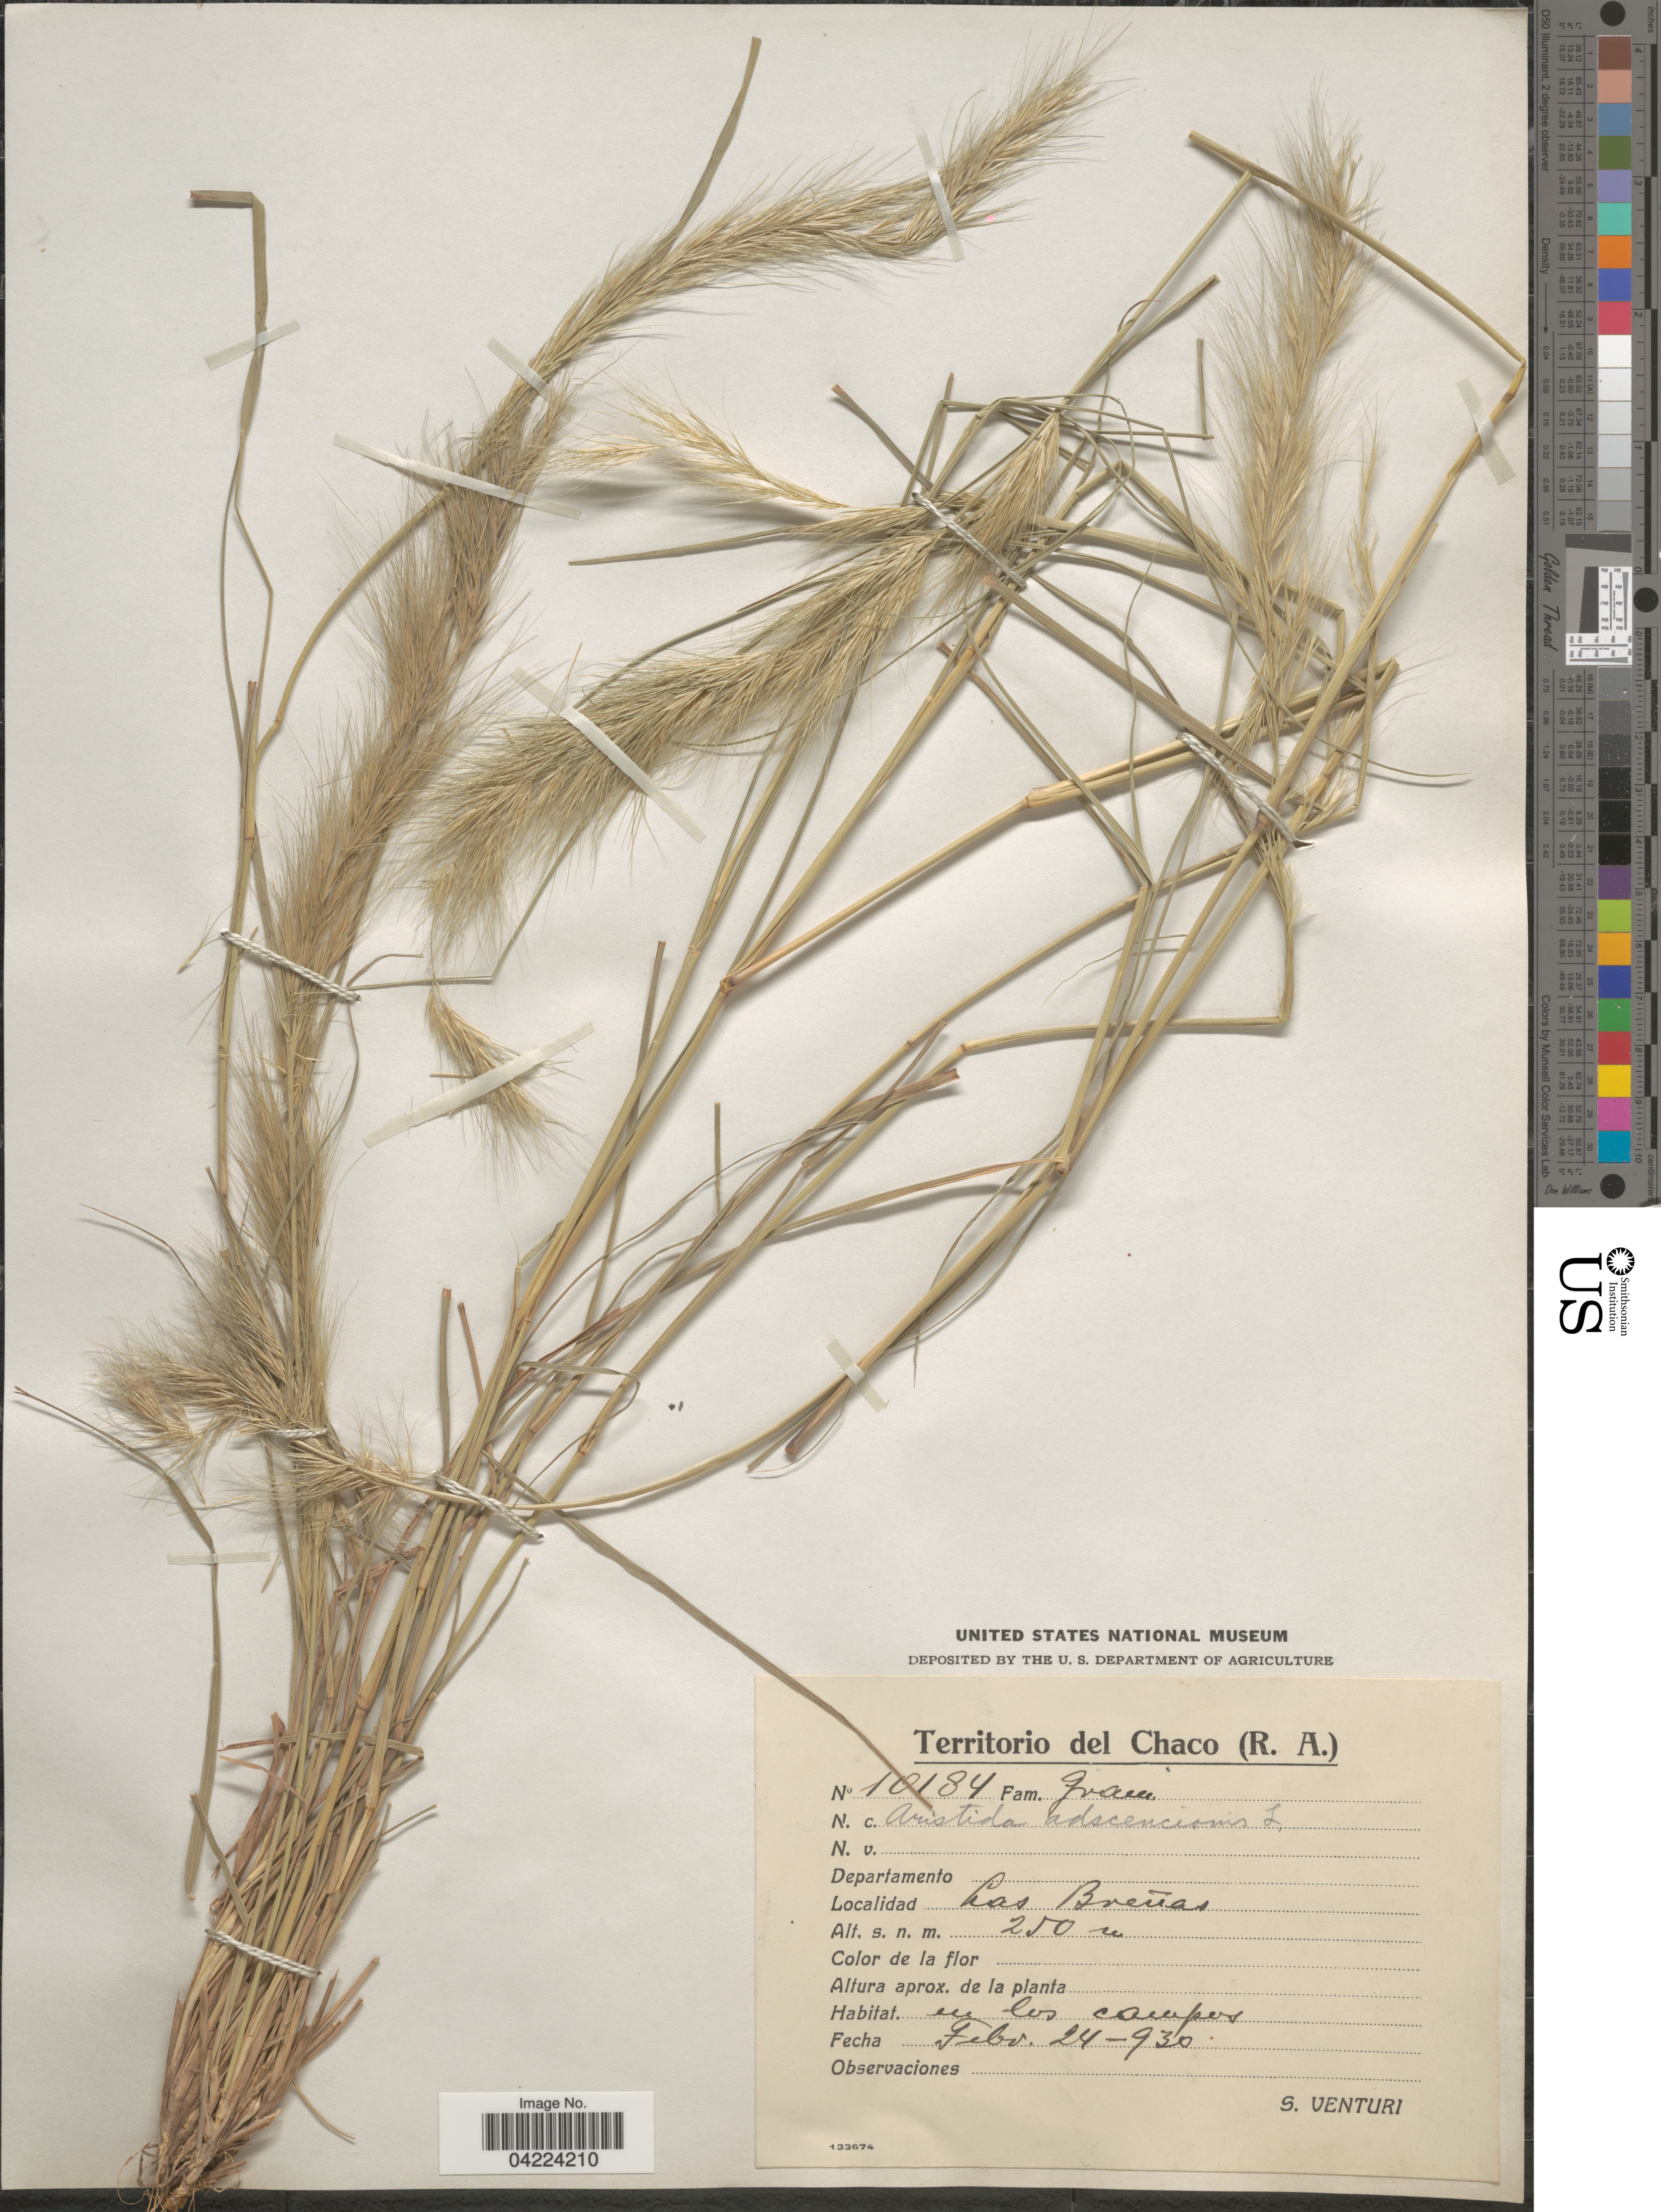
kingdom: Plantae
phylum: Tracheophyta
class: Liliopsida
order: Poales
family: Poaceae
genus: Aristida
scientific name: Aristida adscensionis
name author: L.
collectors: S. Venturi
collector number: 10184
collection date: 1930-02-24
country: Argentina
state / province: Chaco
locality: Las Breñas.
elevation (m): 250